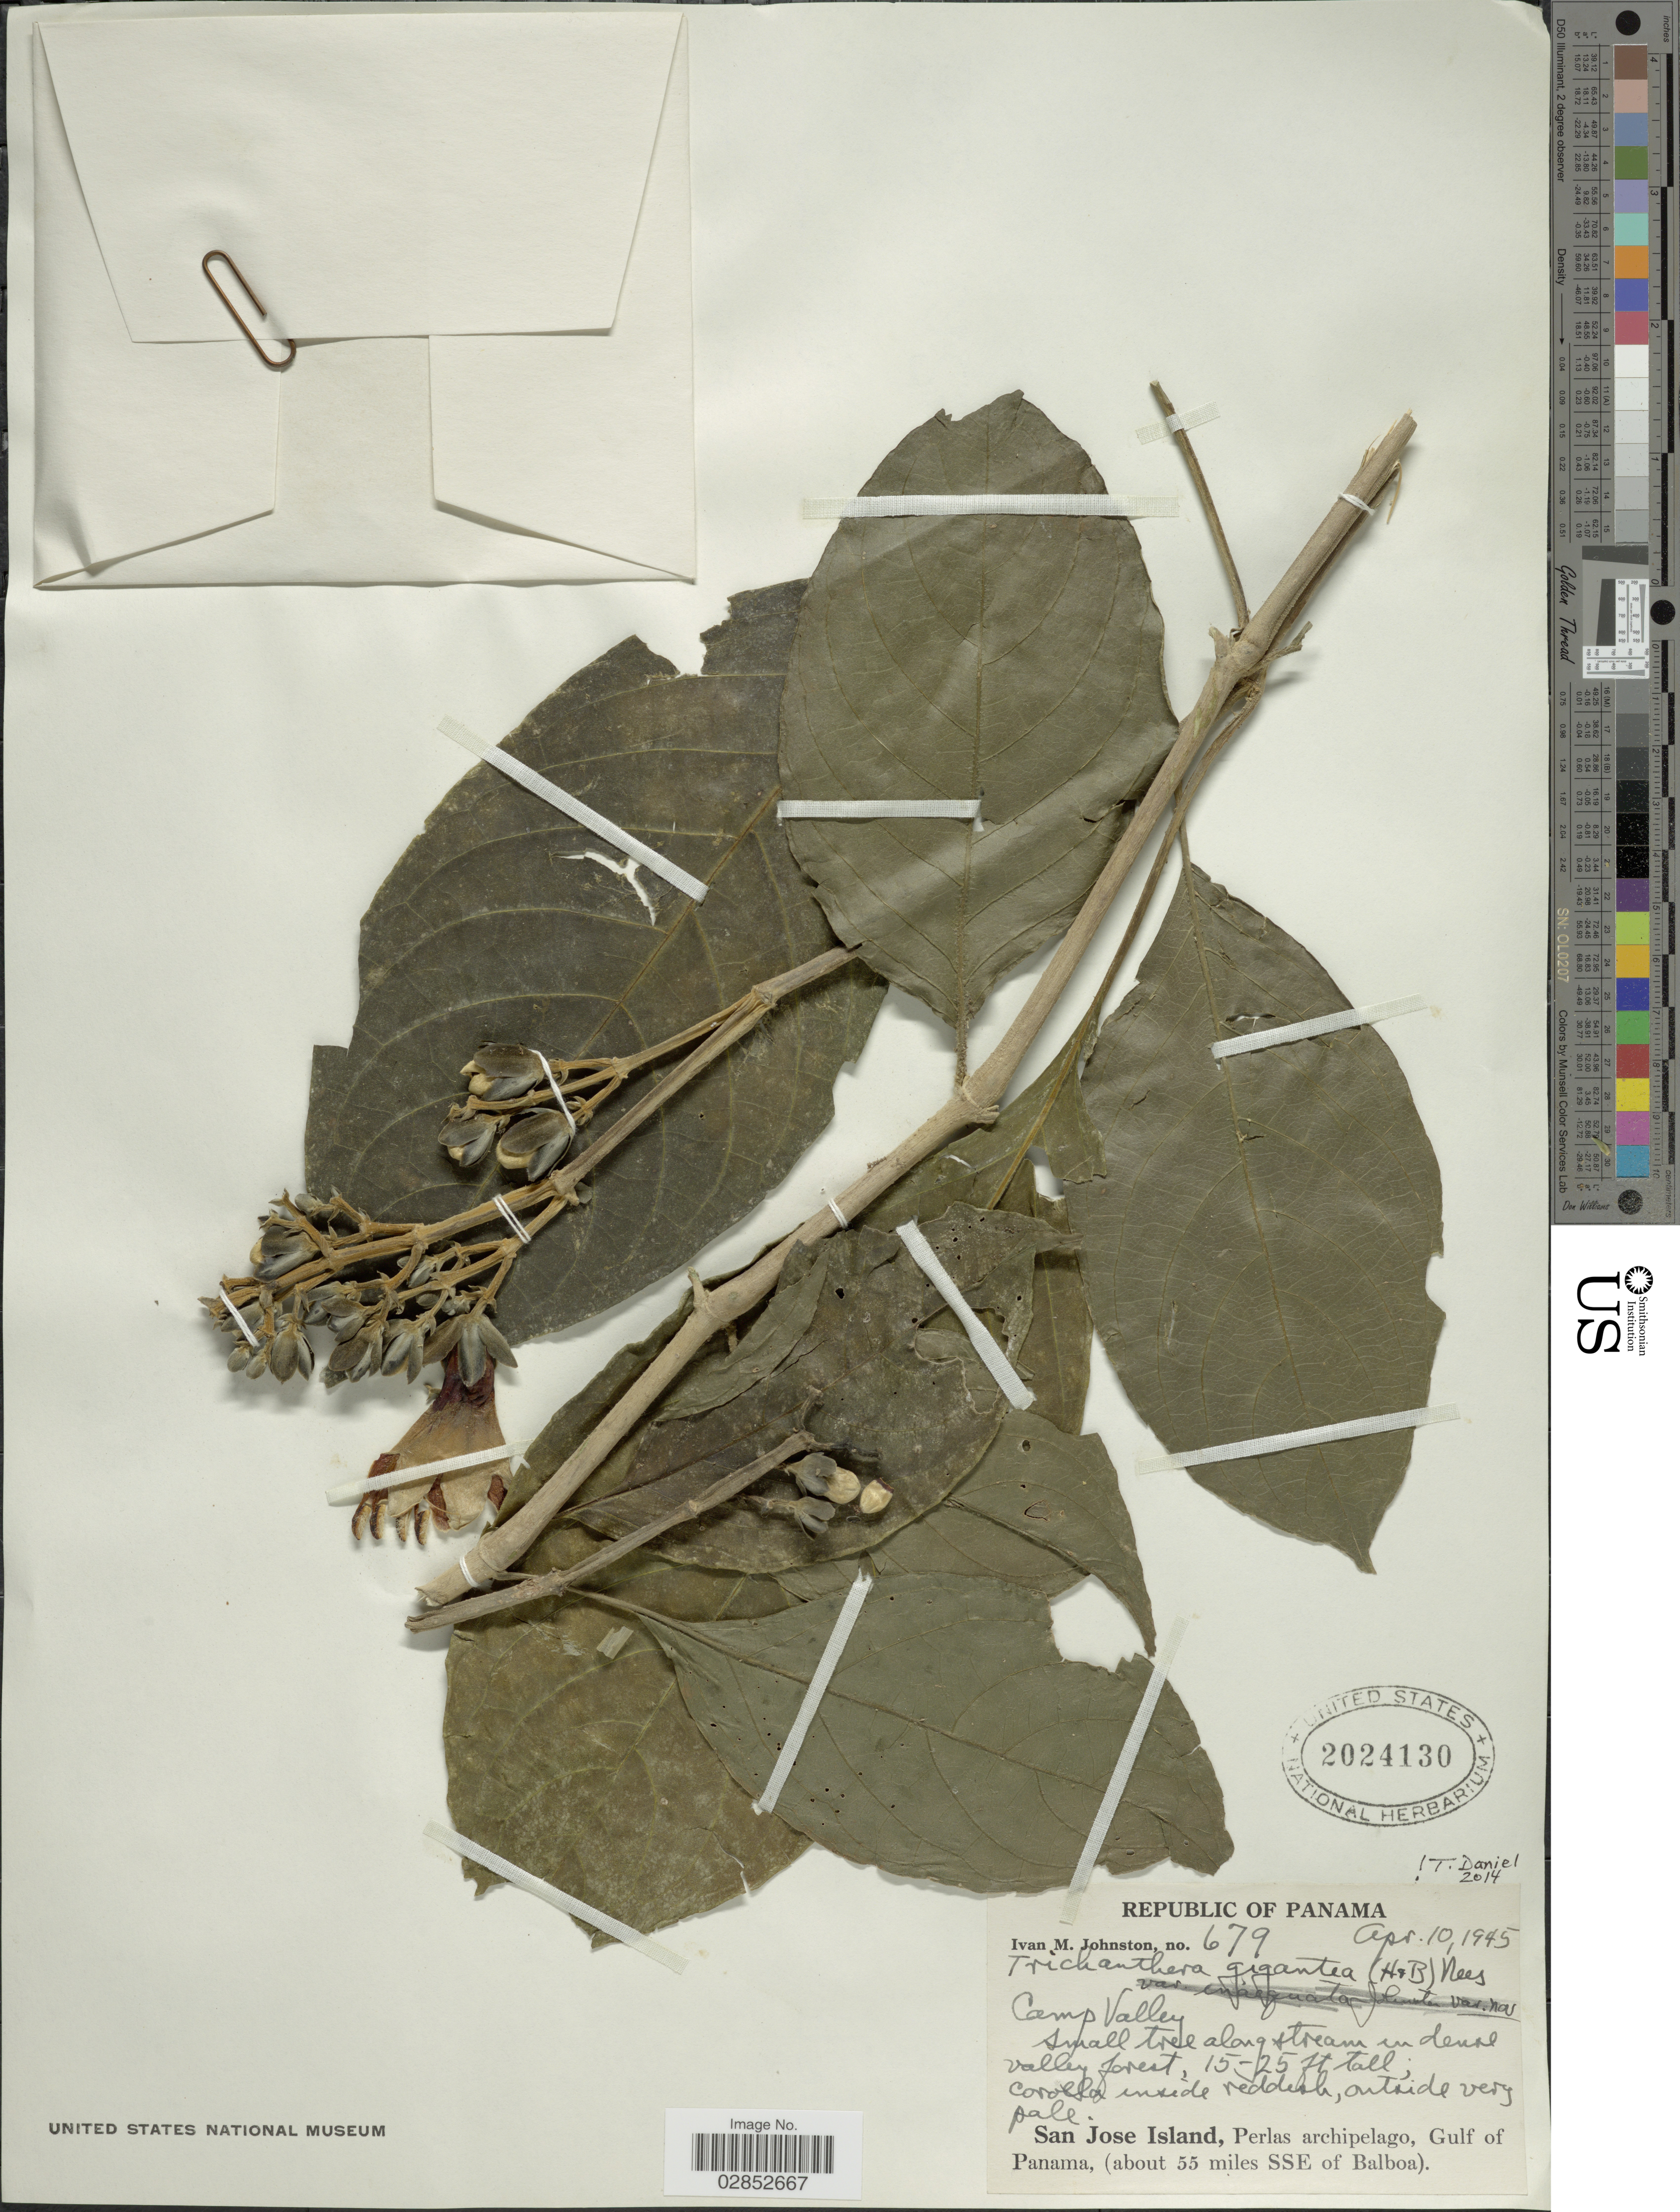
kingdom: Plantae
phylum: Tracheophyta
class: Magnoliopsida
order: Lamiales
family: Acanthaceae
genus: Trichanthera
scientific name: Trichanthera gigantea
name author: (Bonpl.) Nees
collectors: I.M. Johnston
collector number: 679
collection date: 1945-04-10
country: Panama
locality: Camp Valley, San Jose Island, Perlas archipelago, Gulf of Panama, (about 55 miles SSE of Balboa).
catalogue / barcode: US 2024130